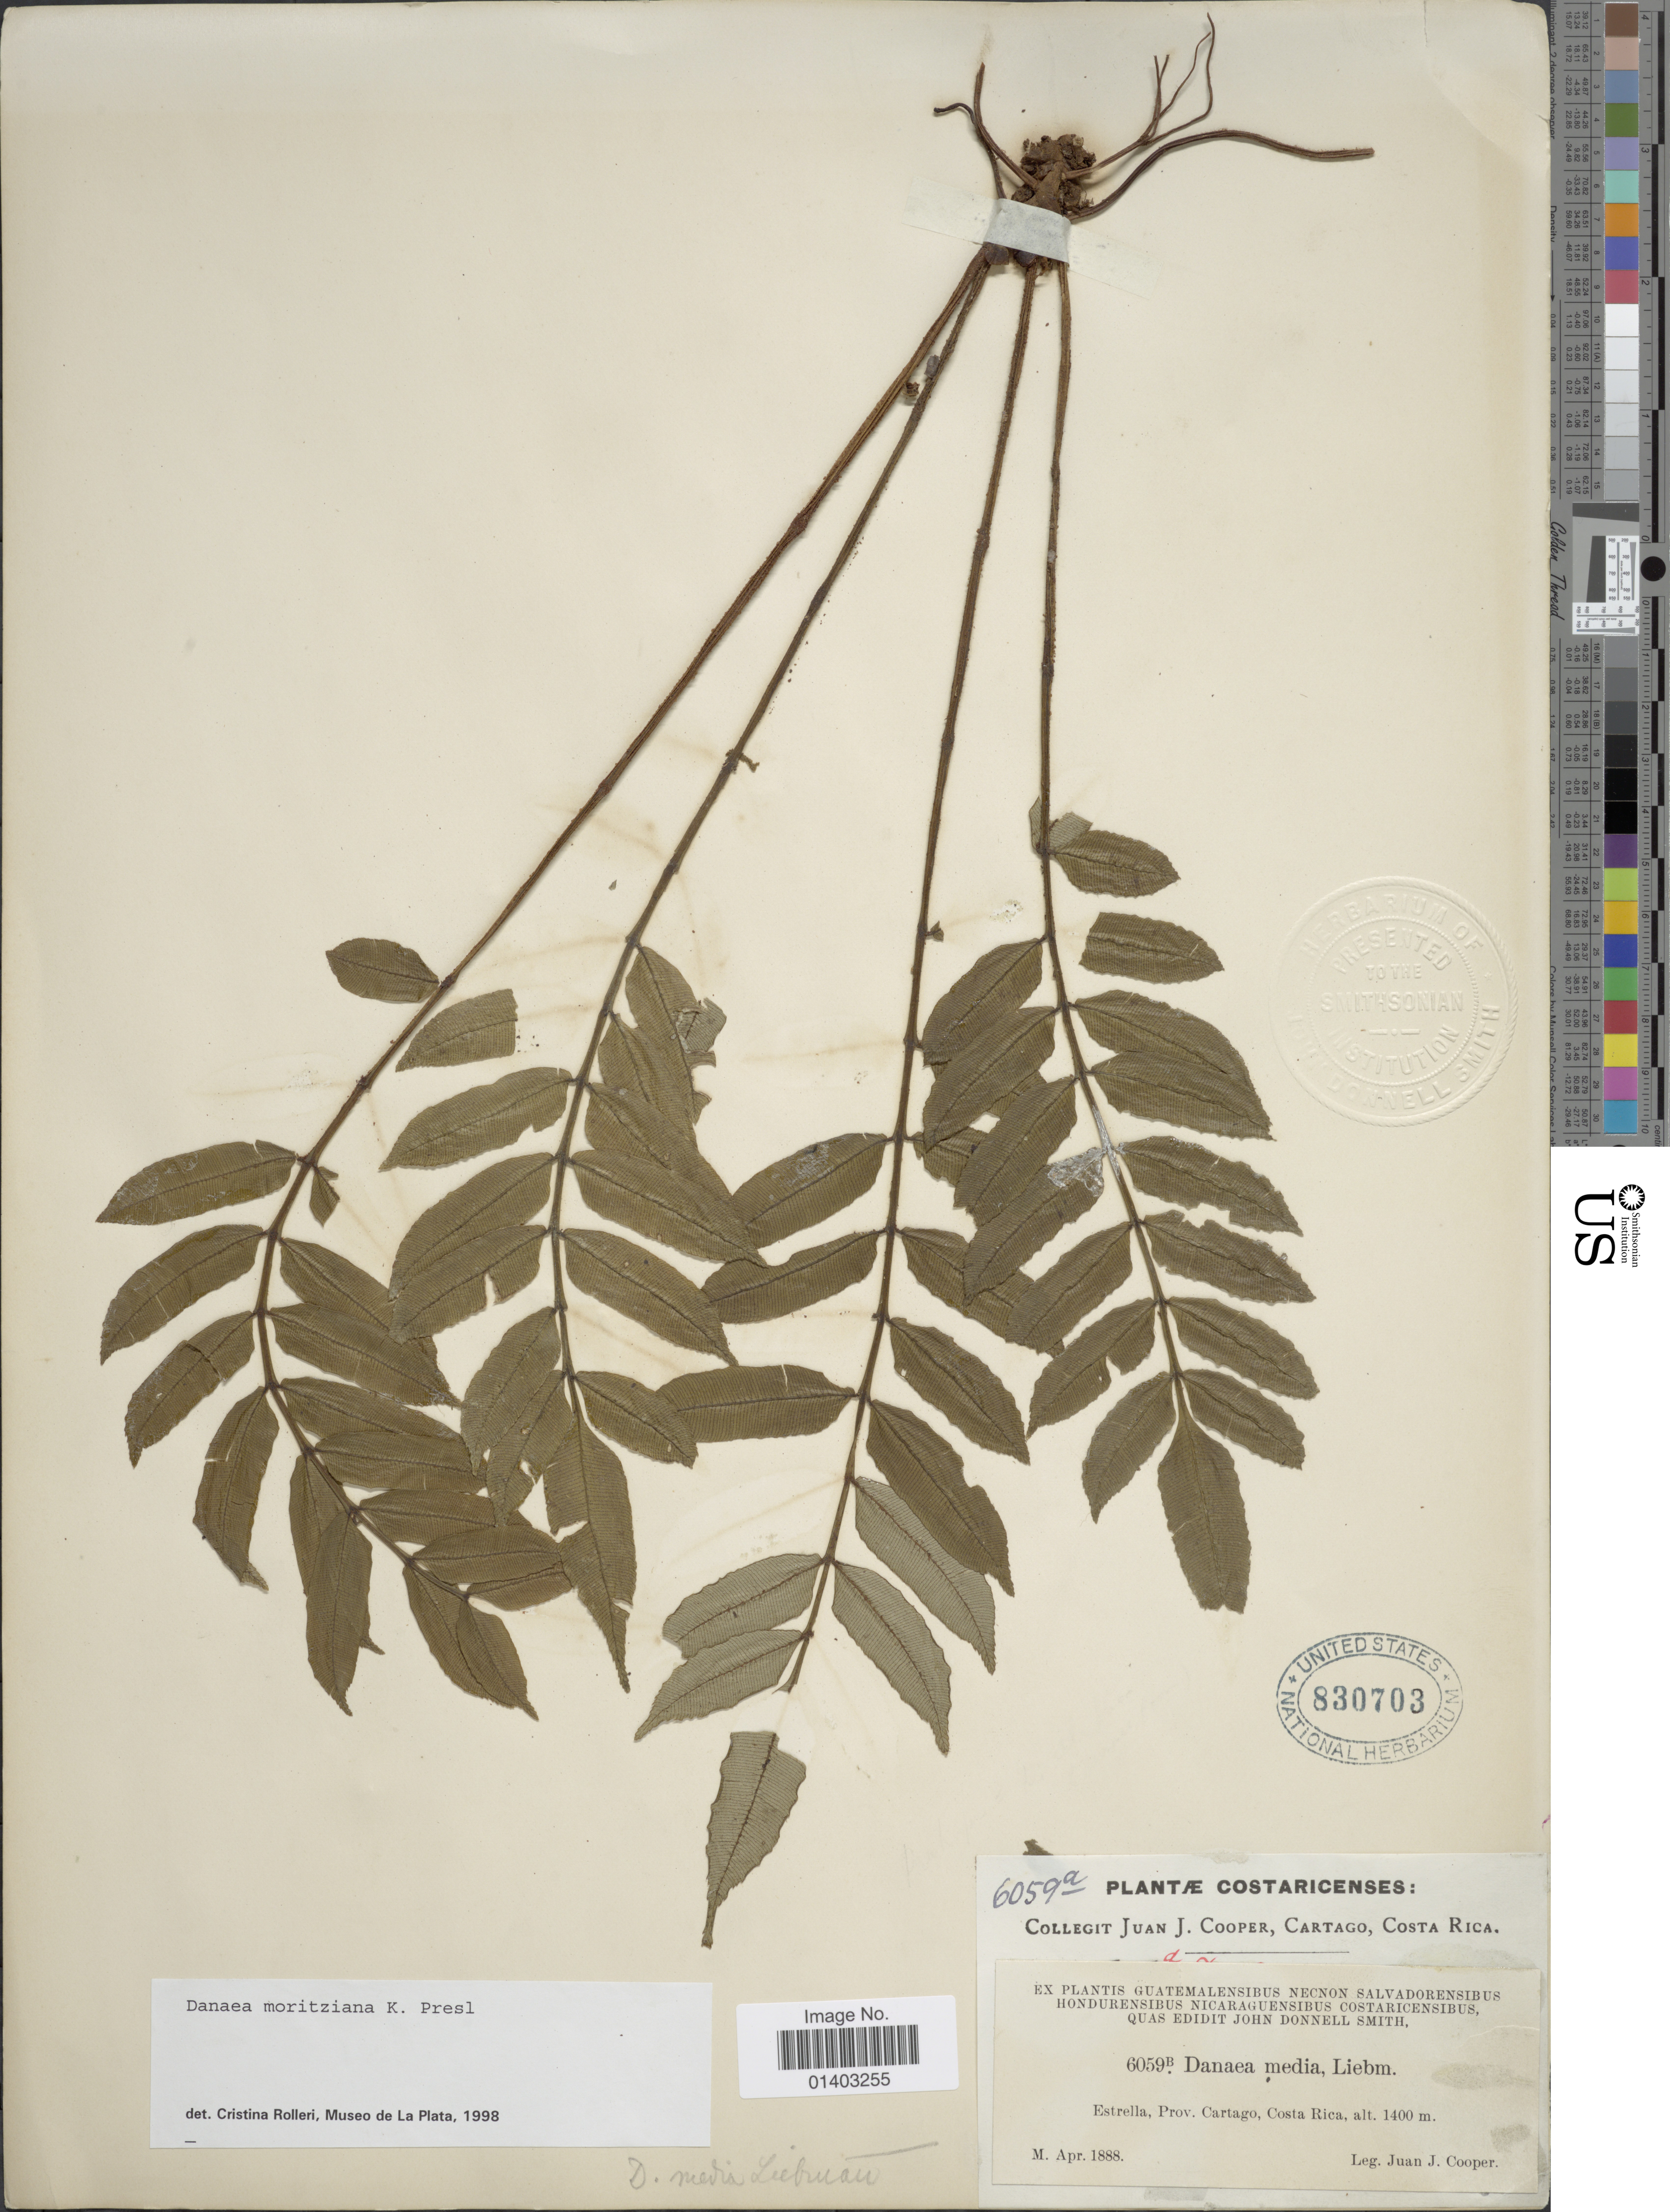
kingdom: Plantae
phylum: Tracheophyta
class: Polypodiopsida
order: Marattiales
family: Marattiaceae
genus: Danaea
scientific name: Danaea moritziana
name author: C. Presl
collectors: J. J. Cooper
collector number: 6059B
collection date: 1888-04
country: Costa Rica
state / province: Cartago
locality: Estrella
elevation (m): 1400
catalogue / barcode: US 830703